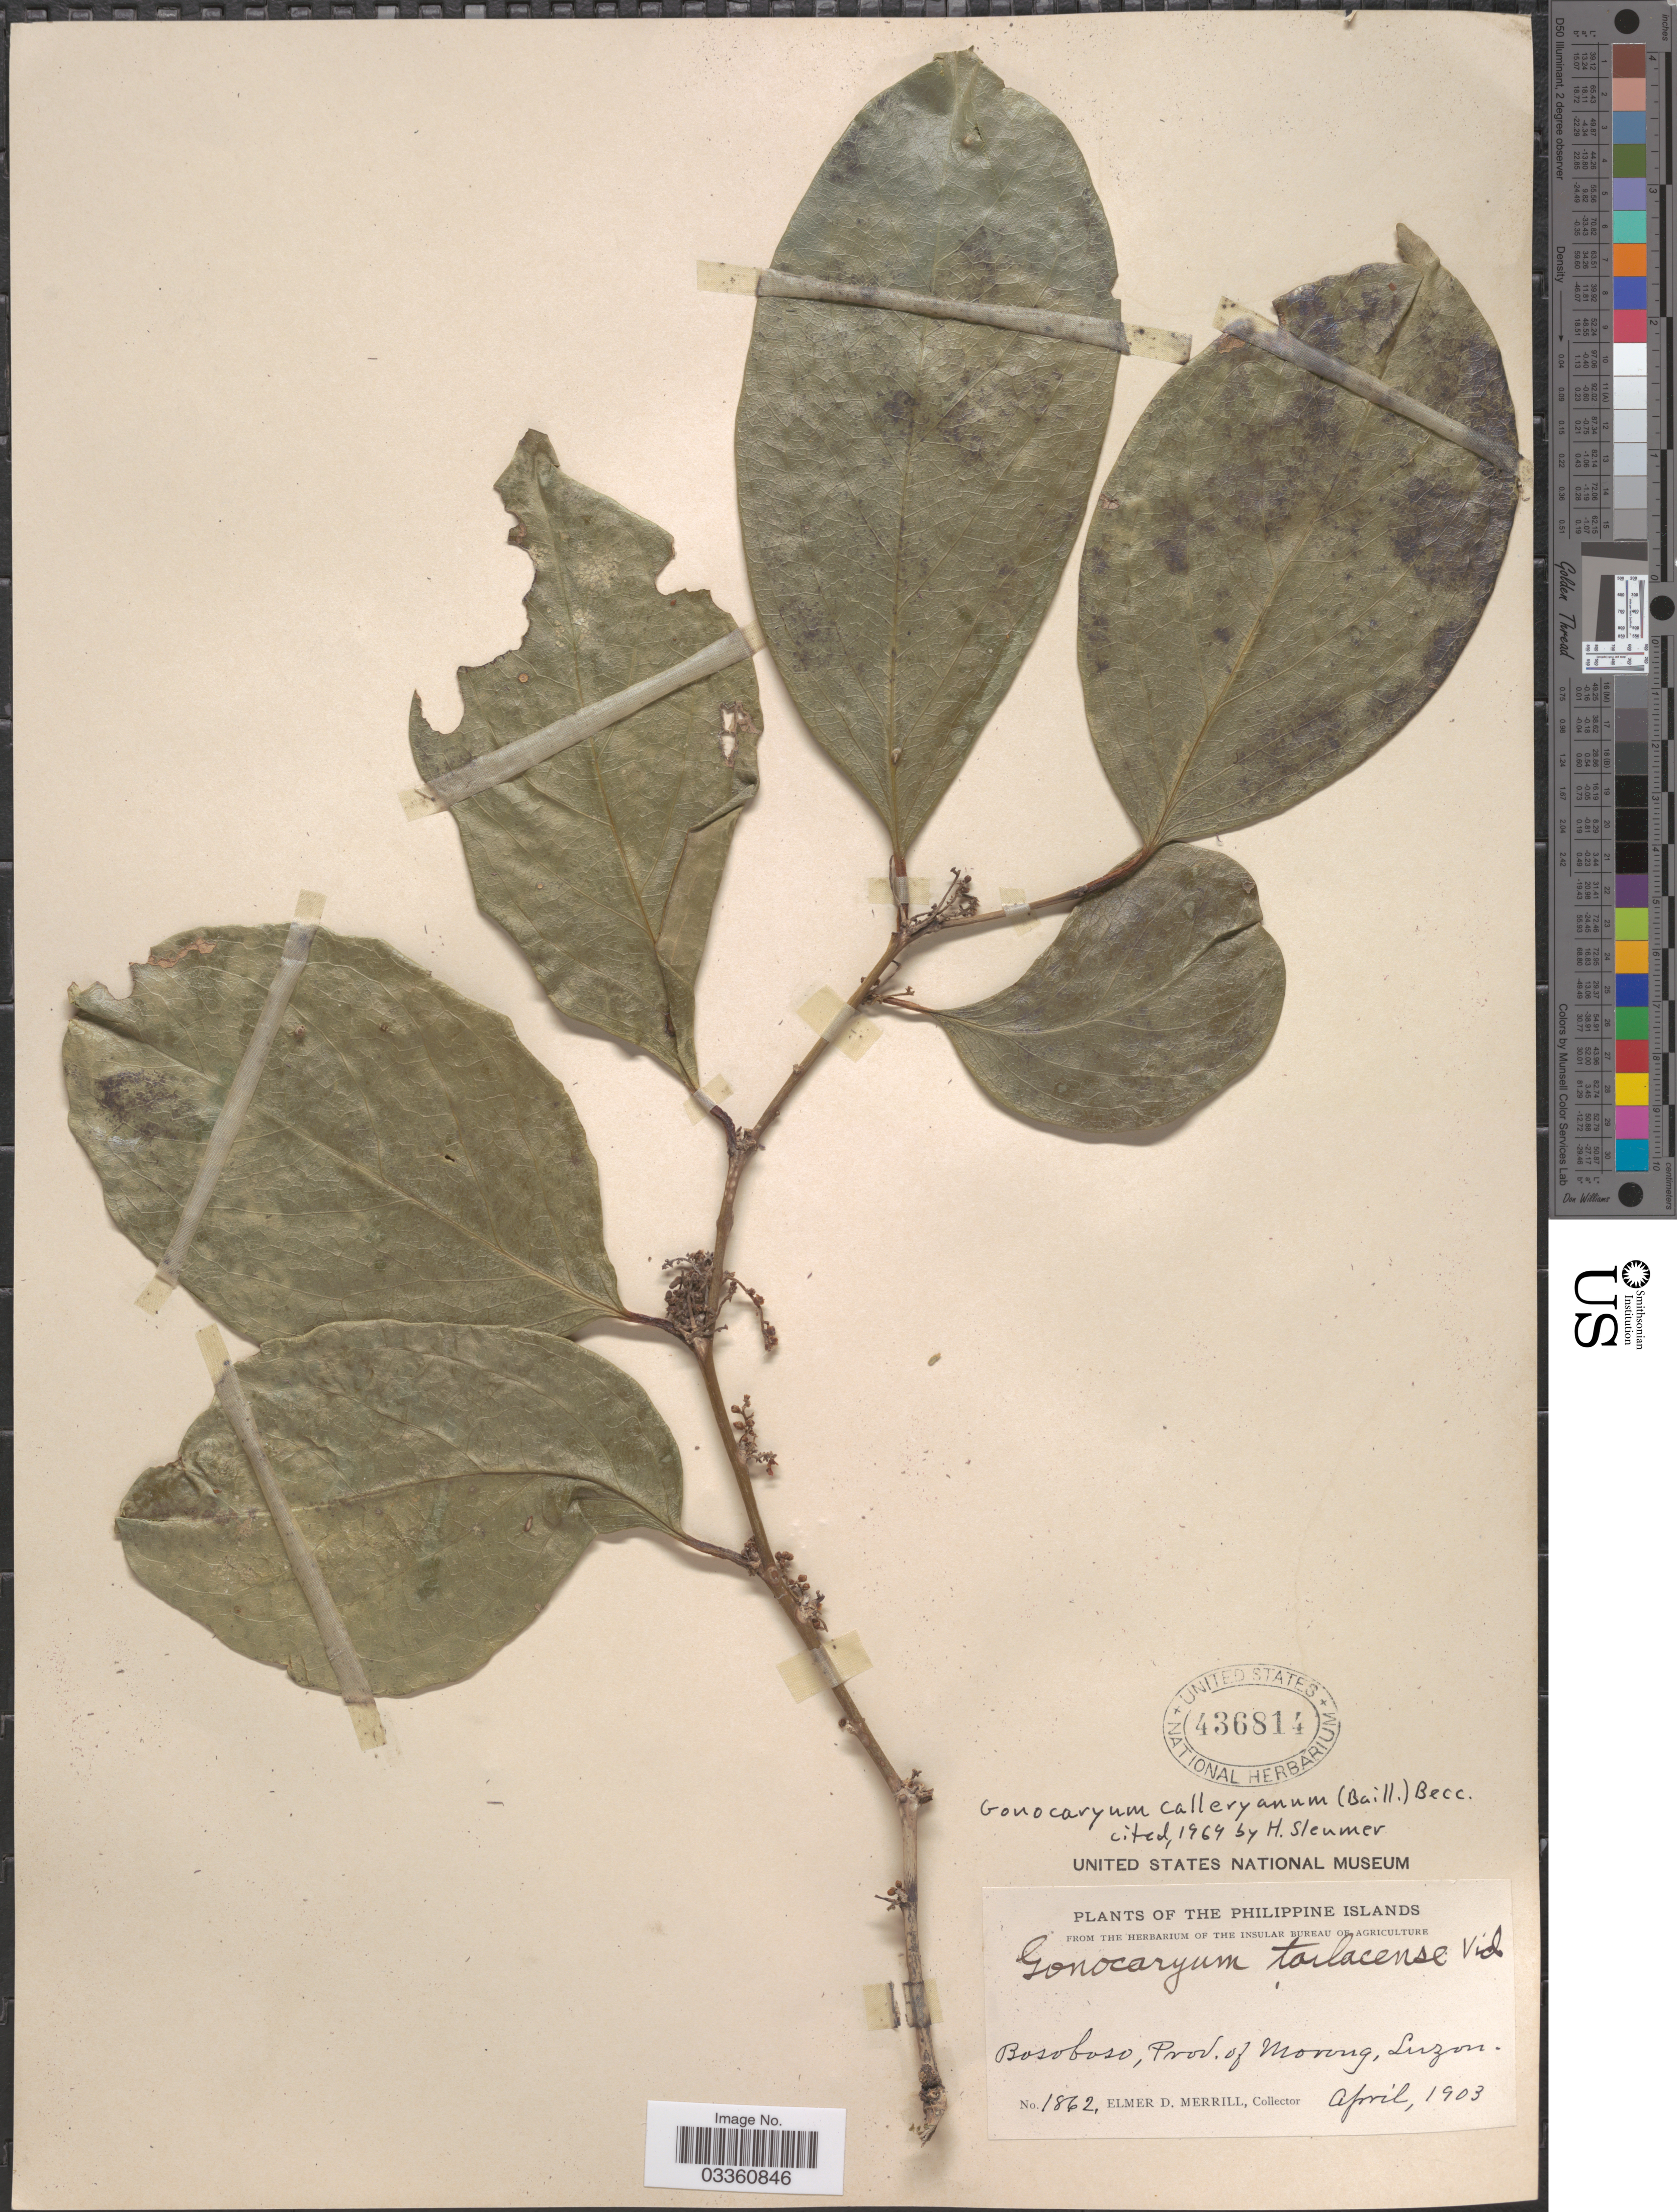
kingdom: Plantae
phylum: Tracheophyta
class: Magnoliopsida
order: Cardiopteridales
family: Cardiopteridaceae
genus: Gonocaryum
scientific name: Gonocaryum calleryanum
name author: (Baill.) Becc.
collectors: E. D. Merrill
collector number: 1862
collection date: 1903-04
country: Philippines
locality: Bosoboso, Prov. of Morong, Luzon.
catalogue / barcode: US 436814